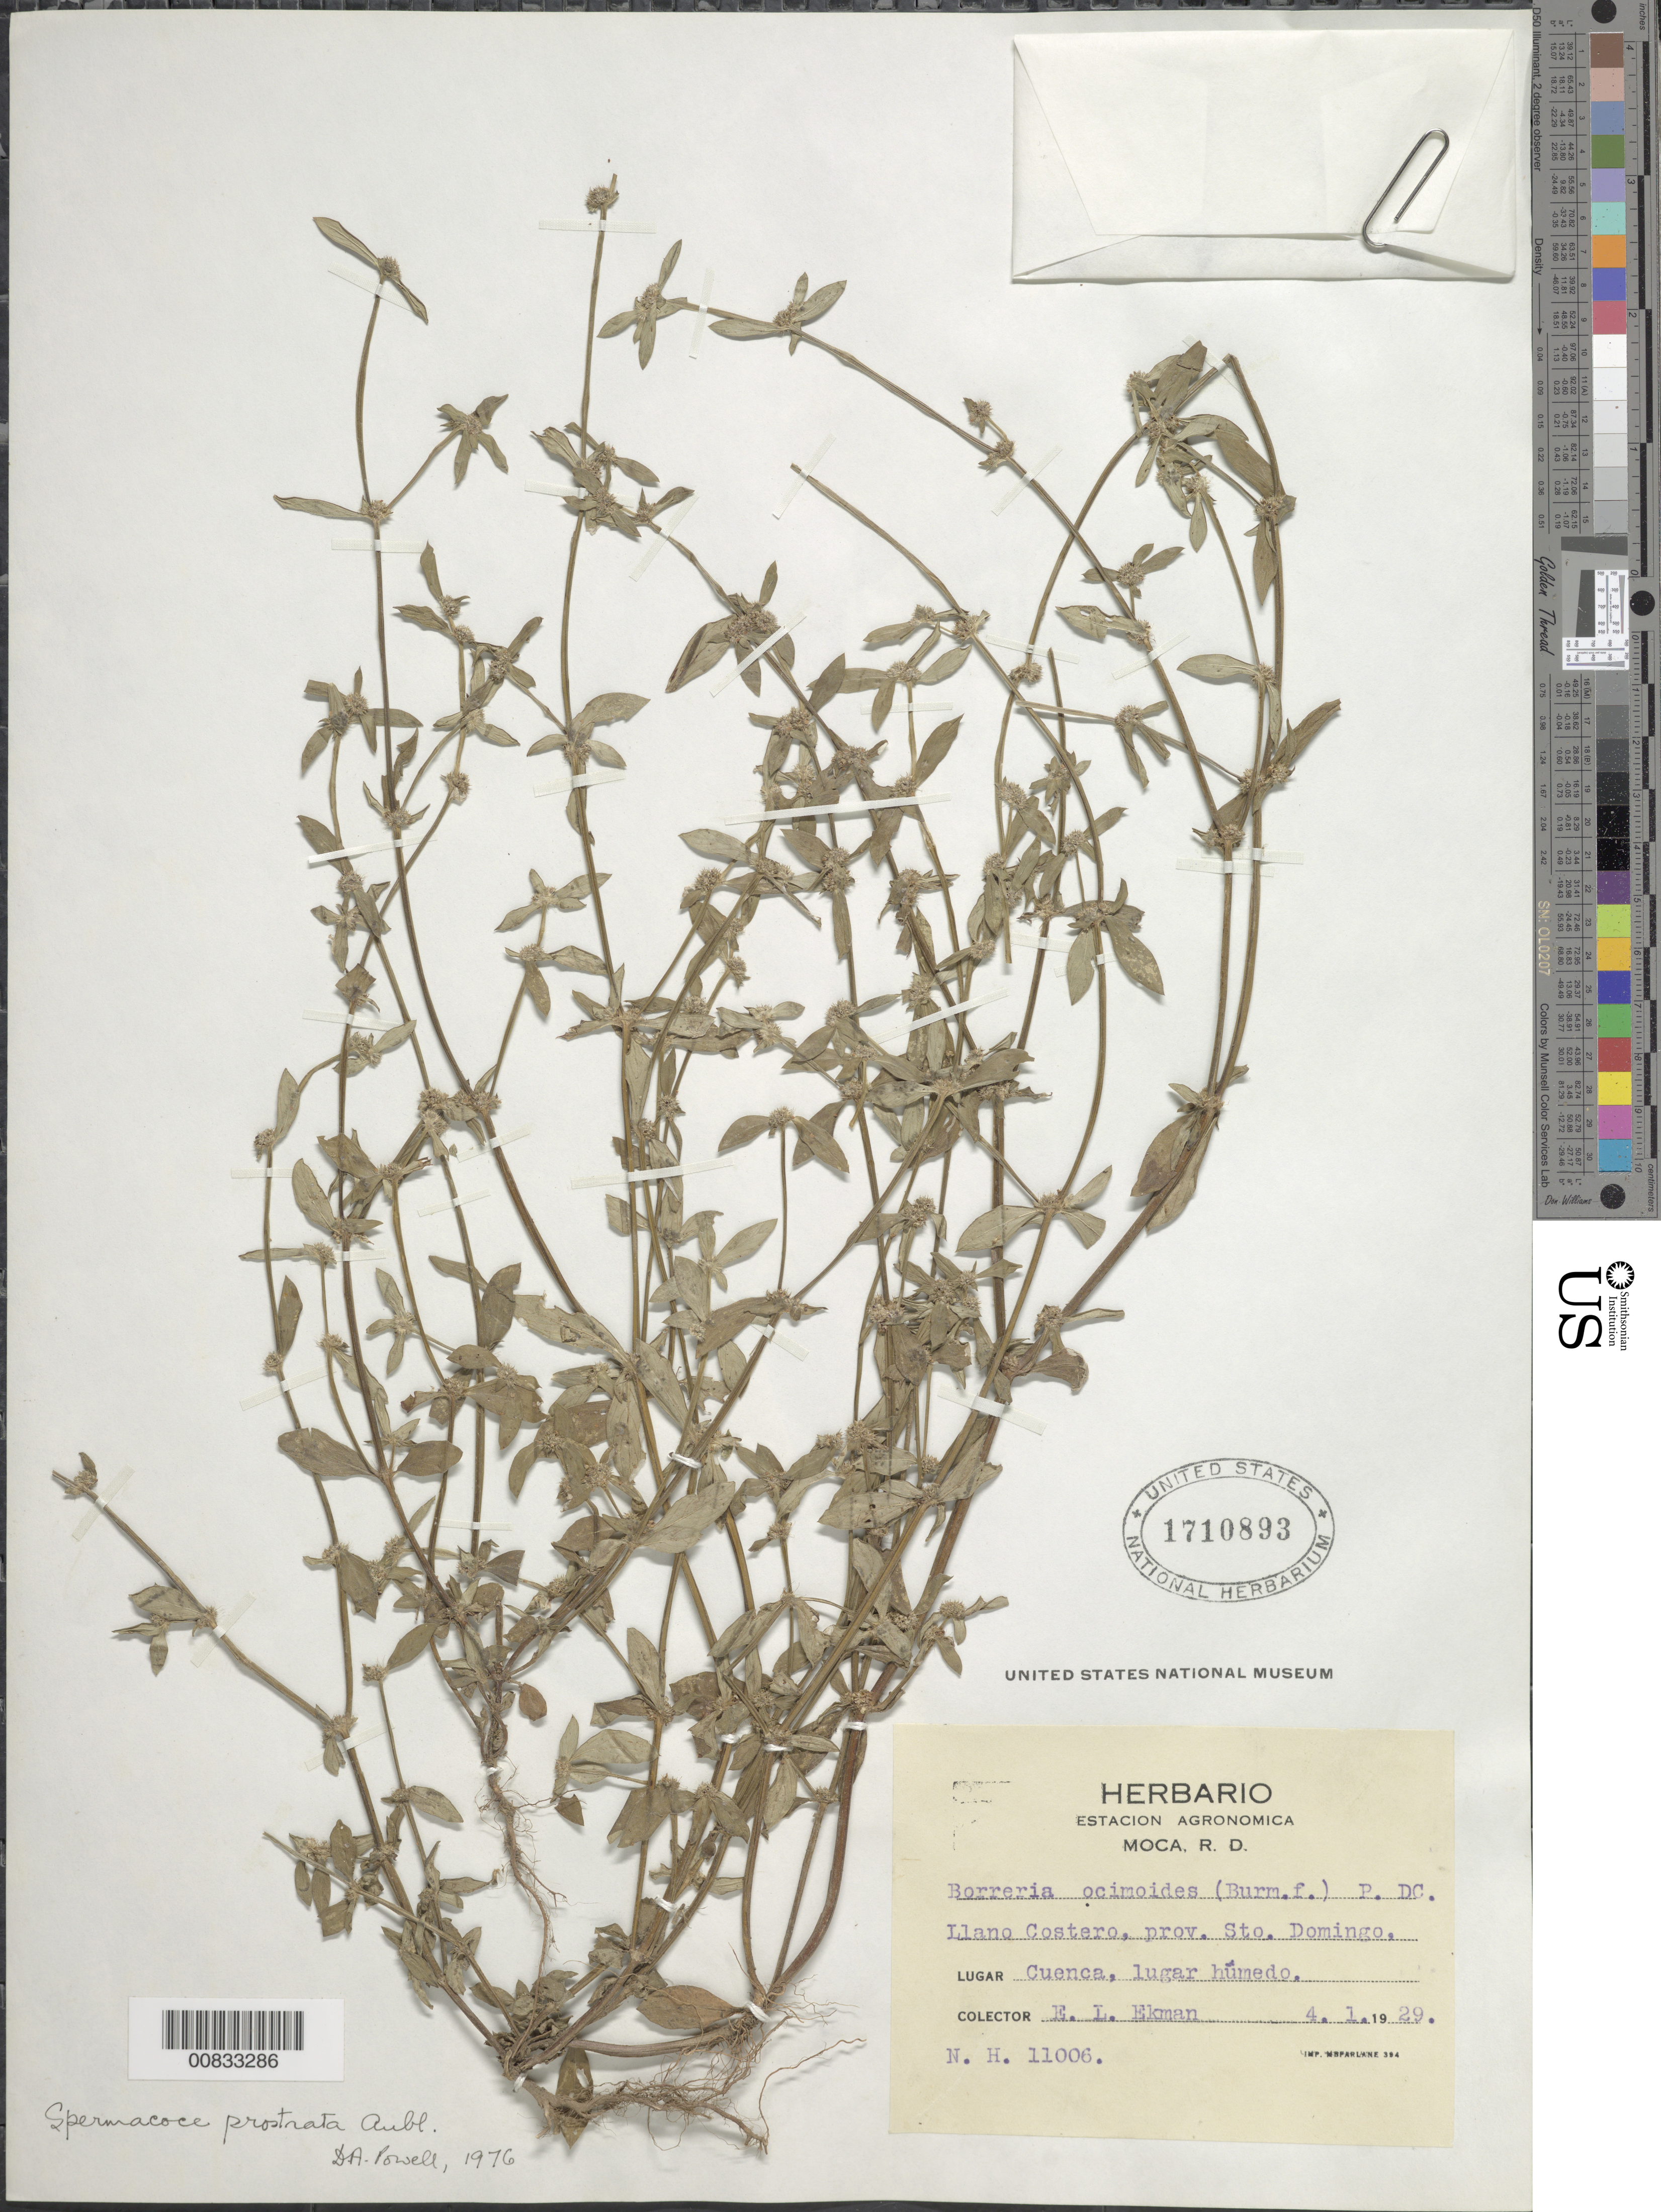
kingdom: Plantae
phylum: Tracheophyta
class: Magnoliopsida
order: Gentianales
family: Rubiaceae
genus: Spermacoce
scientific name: Spermacoce prostrata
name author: Aubl.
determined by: Powell, D. A.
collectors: E. L. Ekman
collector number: H 11006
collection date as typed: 04 Jan 1929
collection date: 1929-01-04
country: Dominican Republic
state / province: Distrito Nacional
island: Hispaniola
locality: Llano Costero, Cuenca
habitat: Lugar húmedo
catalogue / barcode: US 1710893